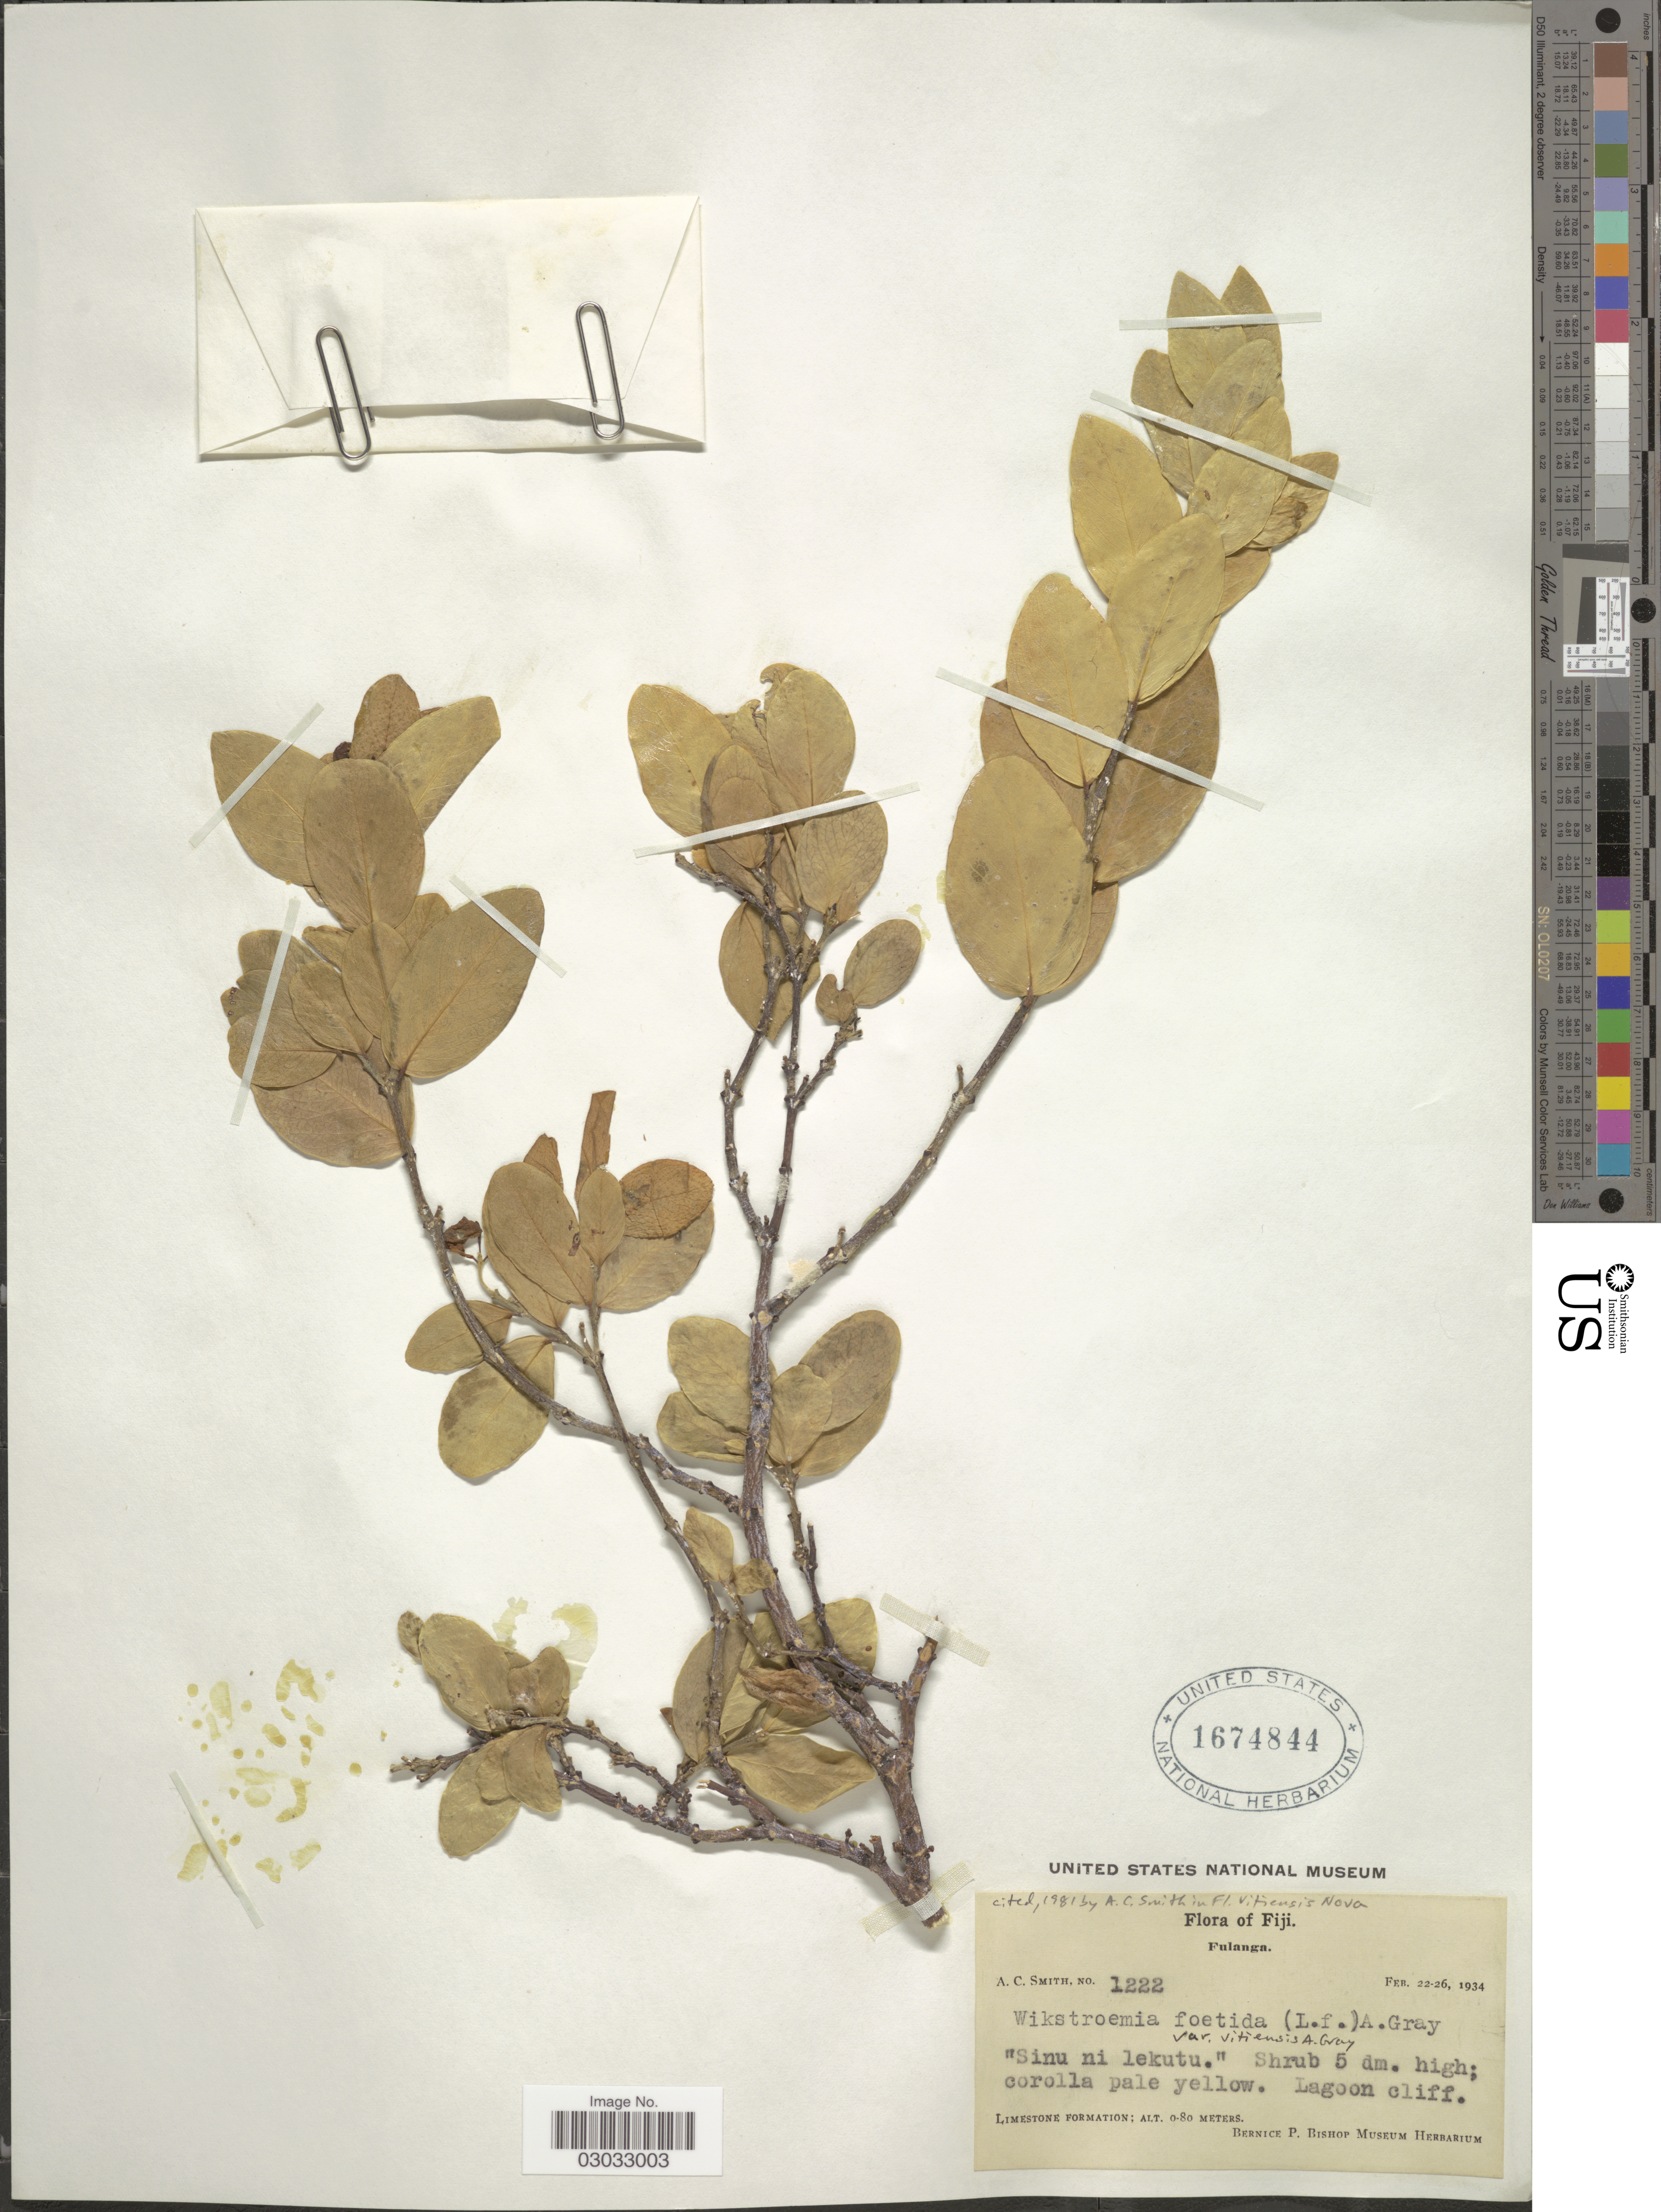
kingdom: Plantae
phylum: Tracheophyta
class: Magnoliopsida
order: Malvales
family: Thymelaeaceae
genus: Wikstroemia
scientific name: Wikstroemia coriacea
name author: Seem.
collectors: A. C. Smith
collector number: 1222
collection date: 1934-02-22/1934-02-26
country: Fiji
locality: Fulanga. Lagoon cliff, Limestone Formation.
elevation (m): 0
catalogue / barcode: US 1674844